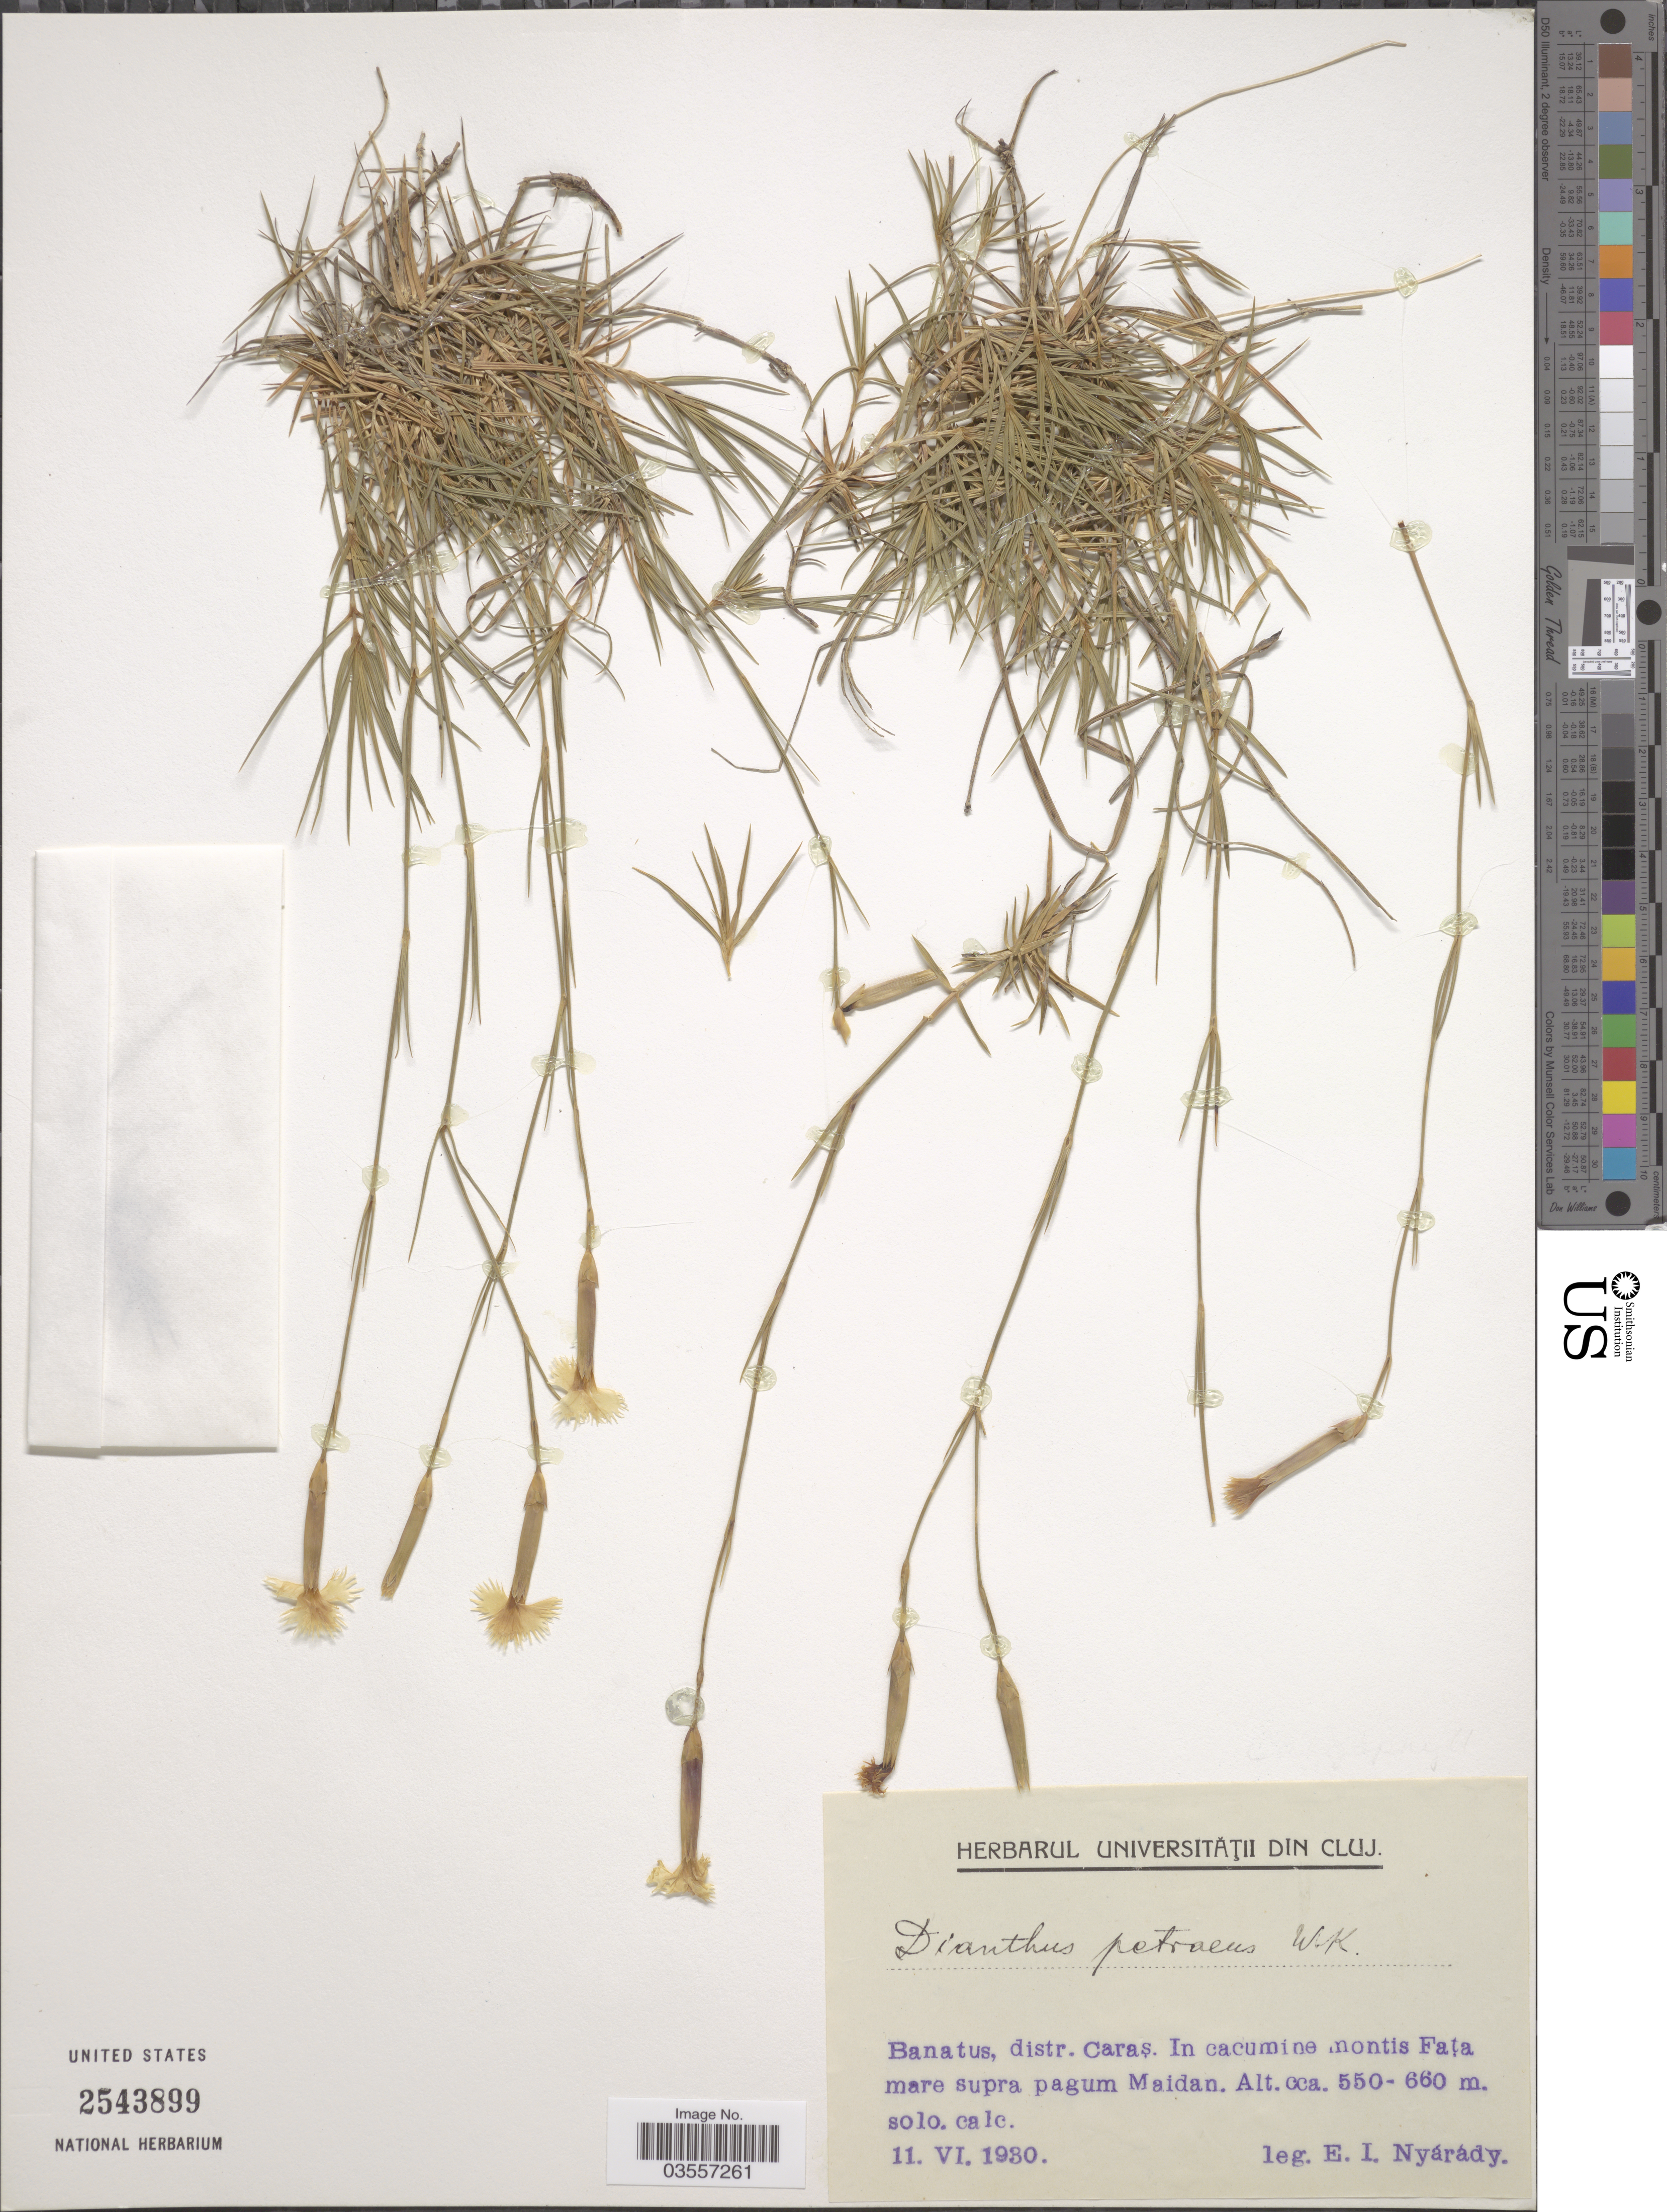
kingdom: Plantae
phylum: Tracheophyta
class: Magnoliopsida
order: Caryophyllales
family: Caryophyllaceae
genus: Dianthus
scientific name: Dianthus petraeus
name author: Waldst. & Kit.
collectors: E. Nyárády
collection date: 1930-06-11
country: Romania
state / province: Caras-Severin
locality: Banatus, distr. Caraș. In cacumine montis Fața mare supra pagum Maidan.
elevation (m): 550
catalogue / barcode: US 2543899